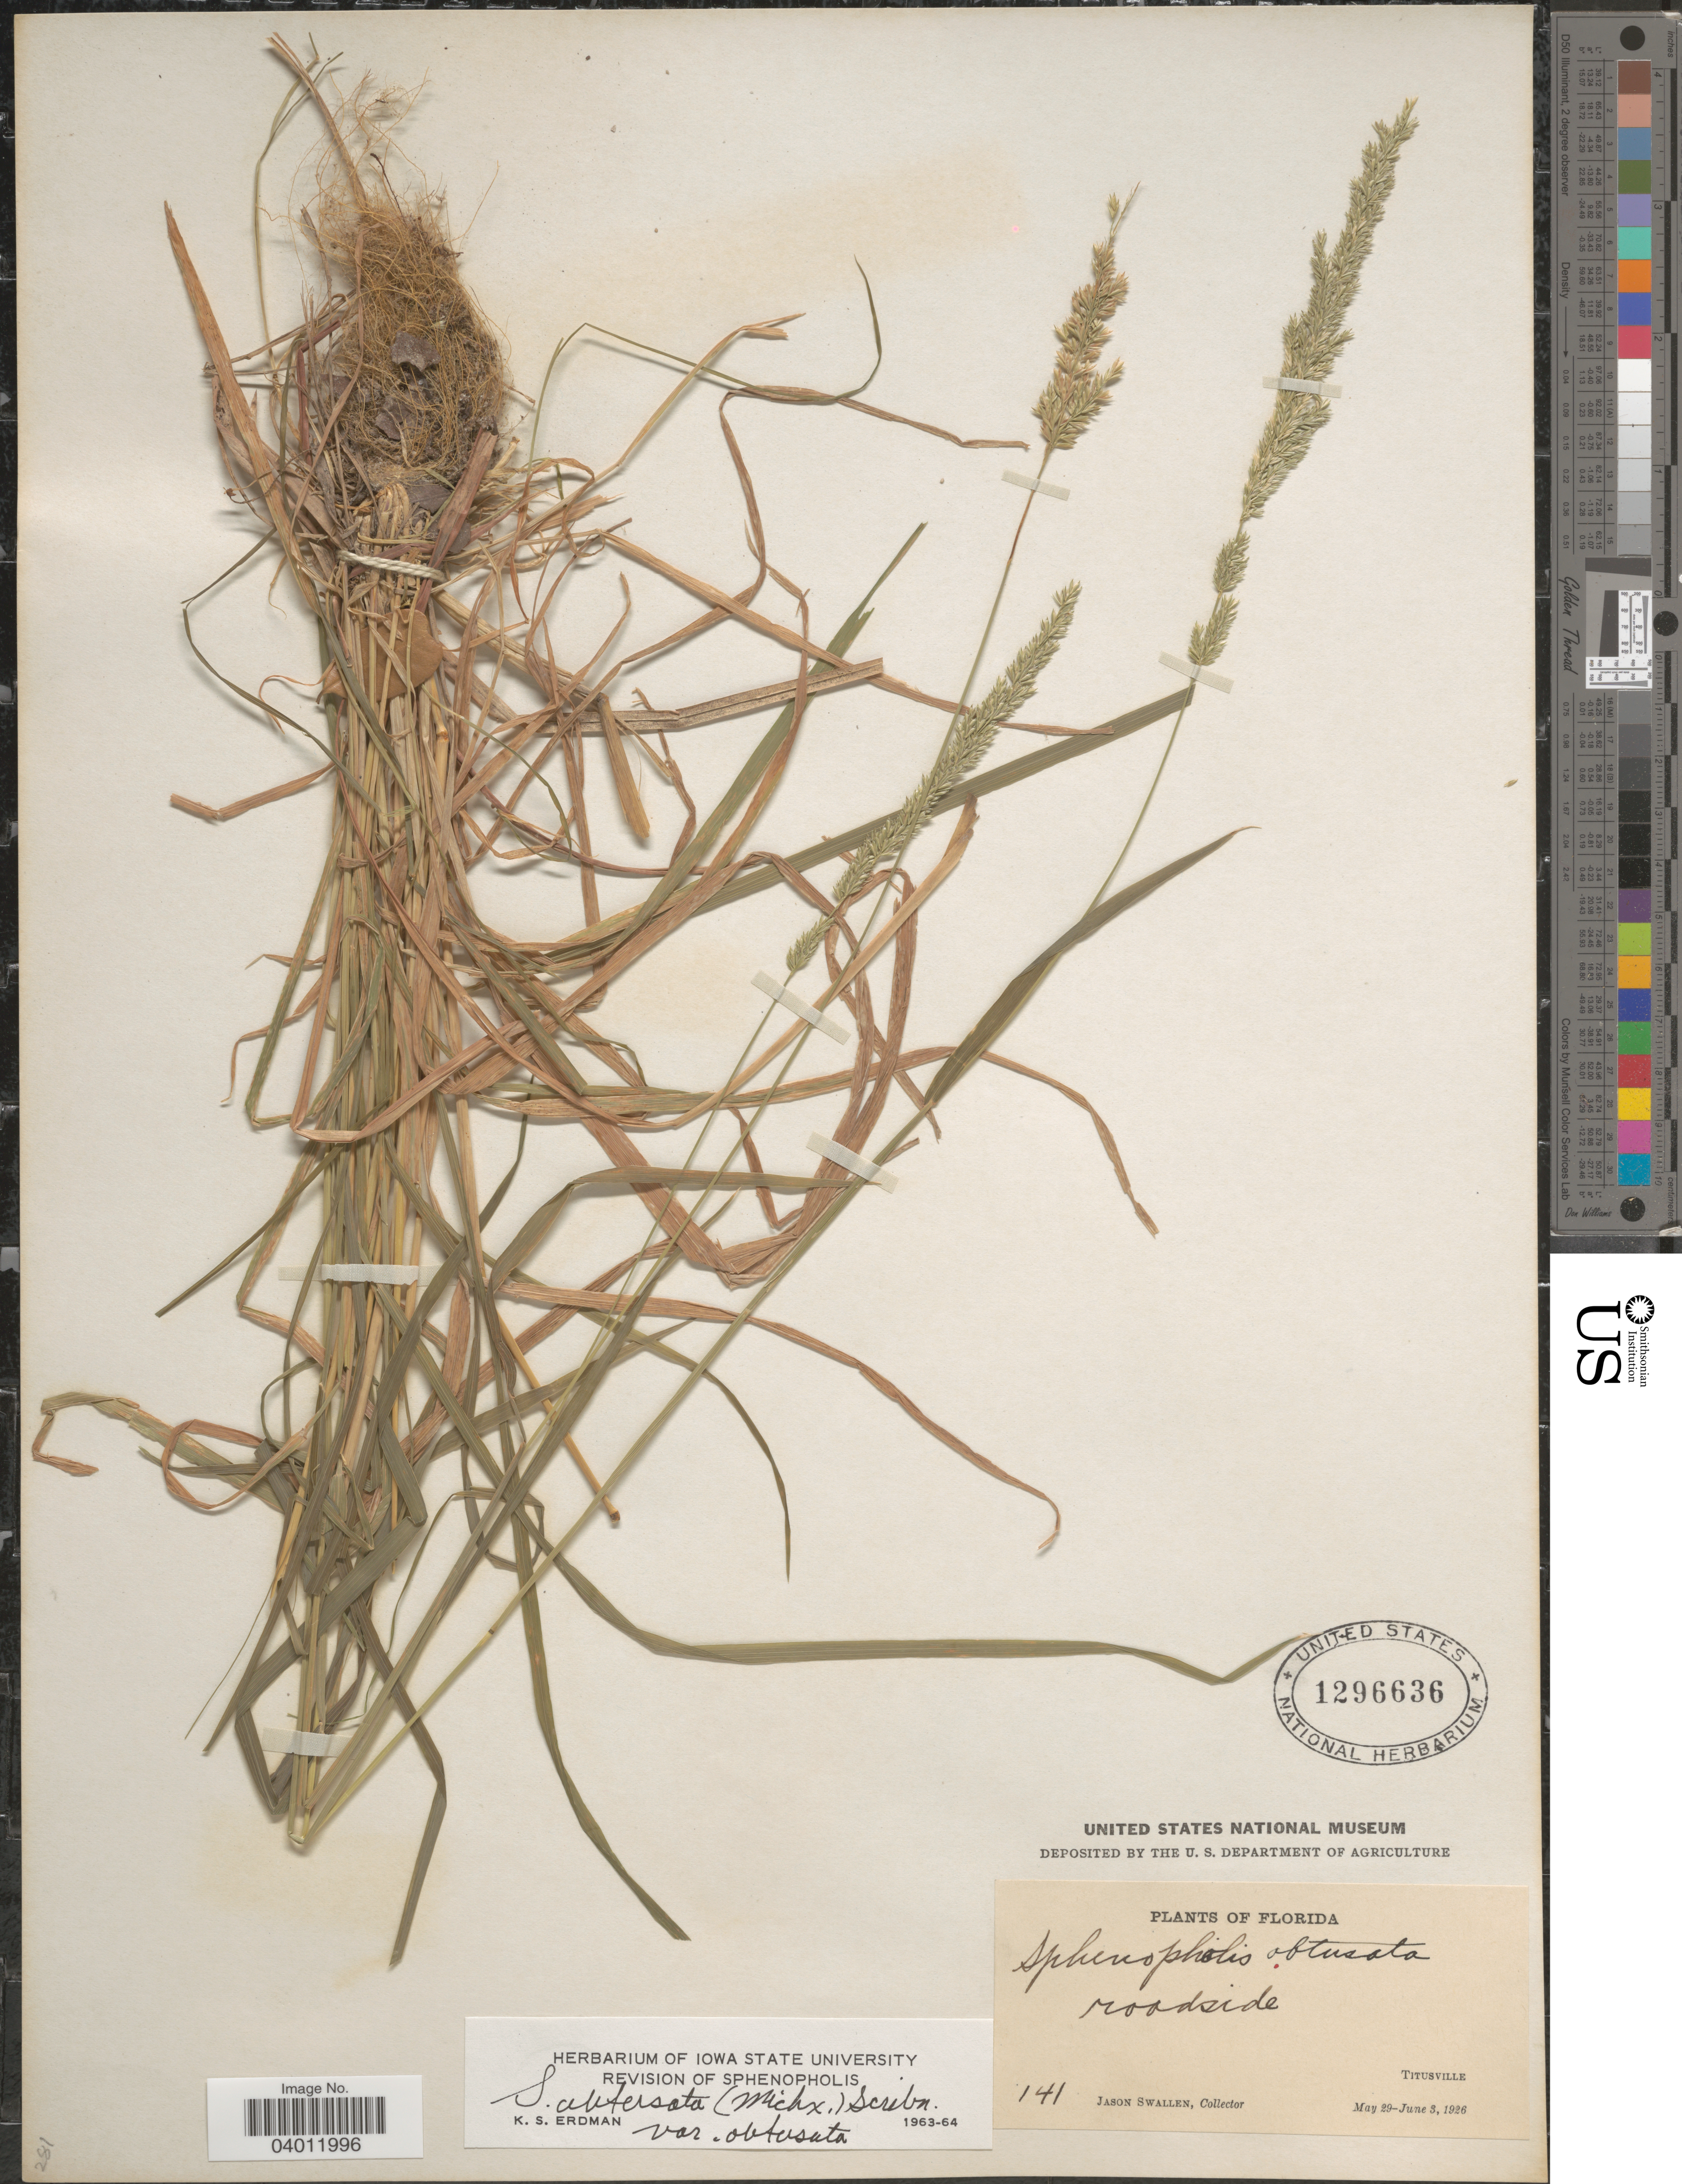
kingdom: Plantae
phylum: Tracheophyta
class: Liliopsida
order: Poales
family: Poaceae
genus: Sphenopholis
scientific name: Sphenopholis obtusata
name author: (Michx.) Scribn.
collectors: J. R. Swallen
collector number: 141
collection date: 1926-05-29/1926-06-03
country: United States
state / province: Florida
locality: Titusville.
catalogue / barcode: US 1296636